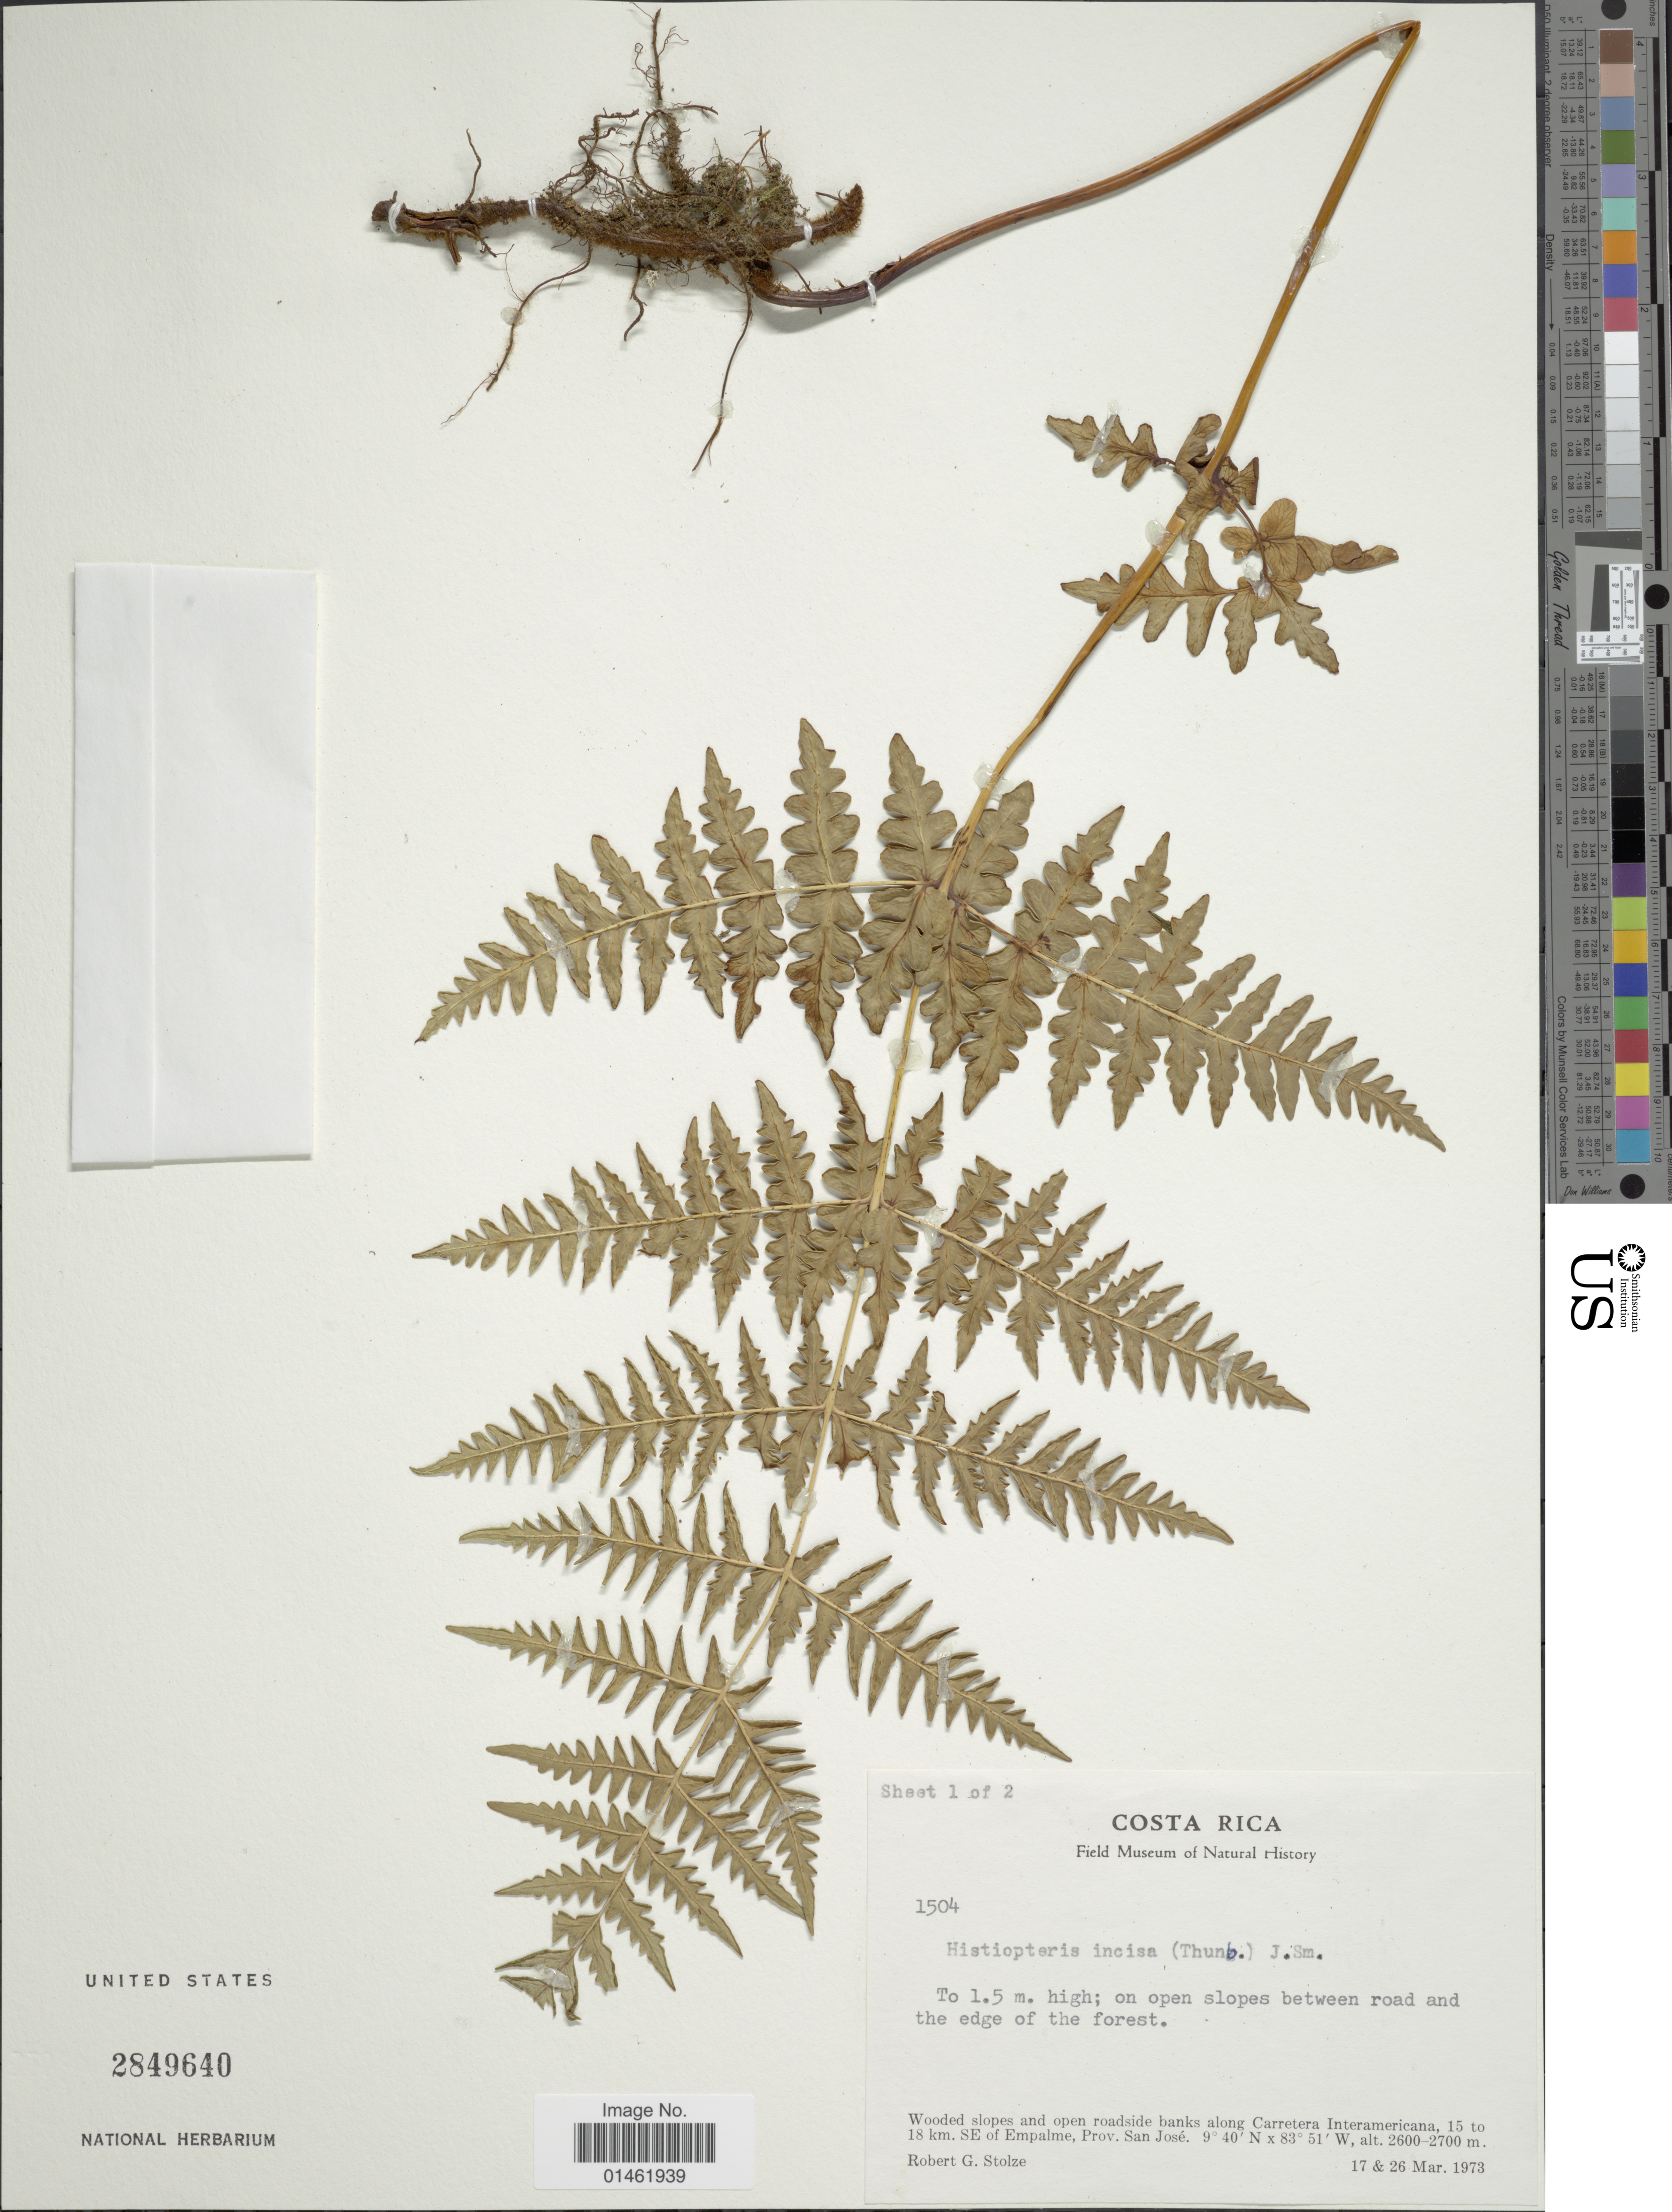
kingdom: Plantae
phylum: Tracheophyta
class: Polypodiopsida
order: Polypodiales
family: Dennstaedtiaceae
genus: Histiopteris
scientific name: Histiopteris incisa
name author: (Thunb.) J. Sm.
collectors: R. G. Stolze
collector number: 1504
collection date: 1973-03-17/1973-03-26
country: Costa Rica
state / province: San José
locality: Wooded slopes and open roadside banks along Carretera Interamericana, 15 to 18 SE of Empalme, prov. San José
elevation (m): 2600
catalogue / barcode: US 2849640